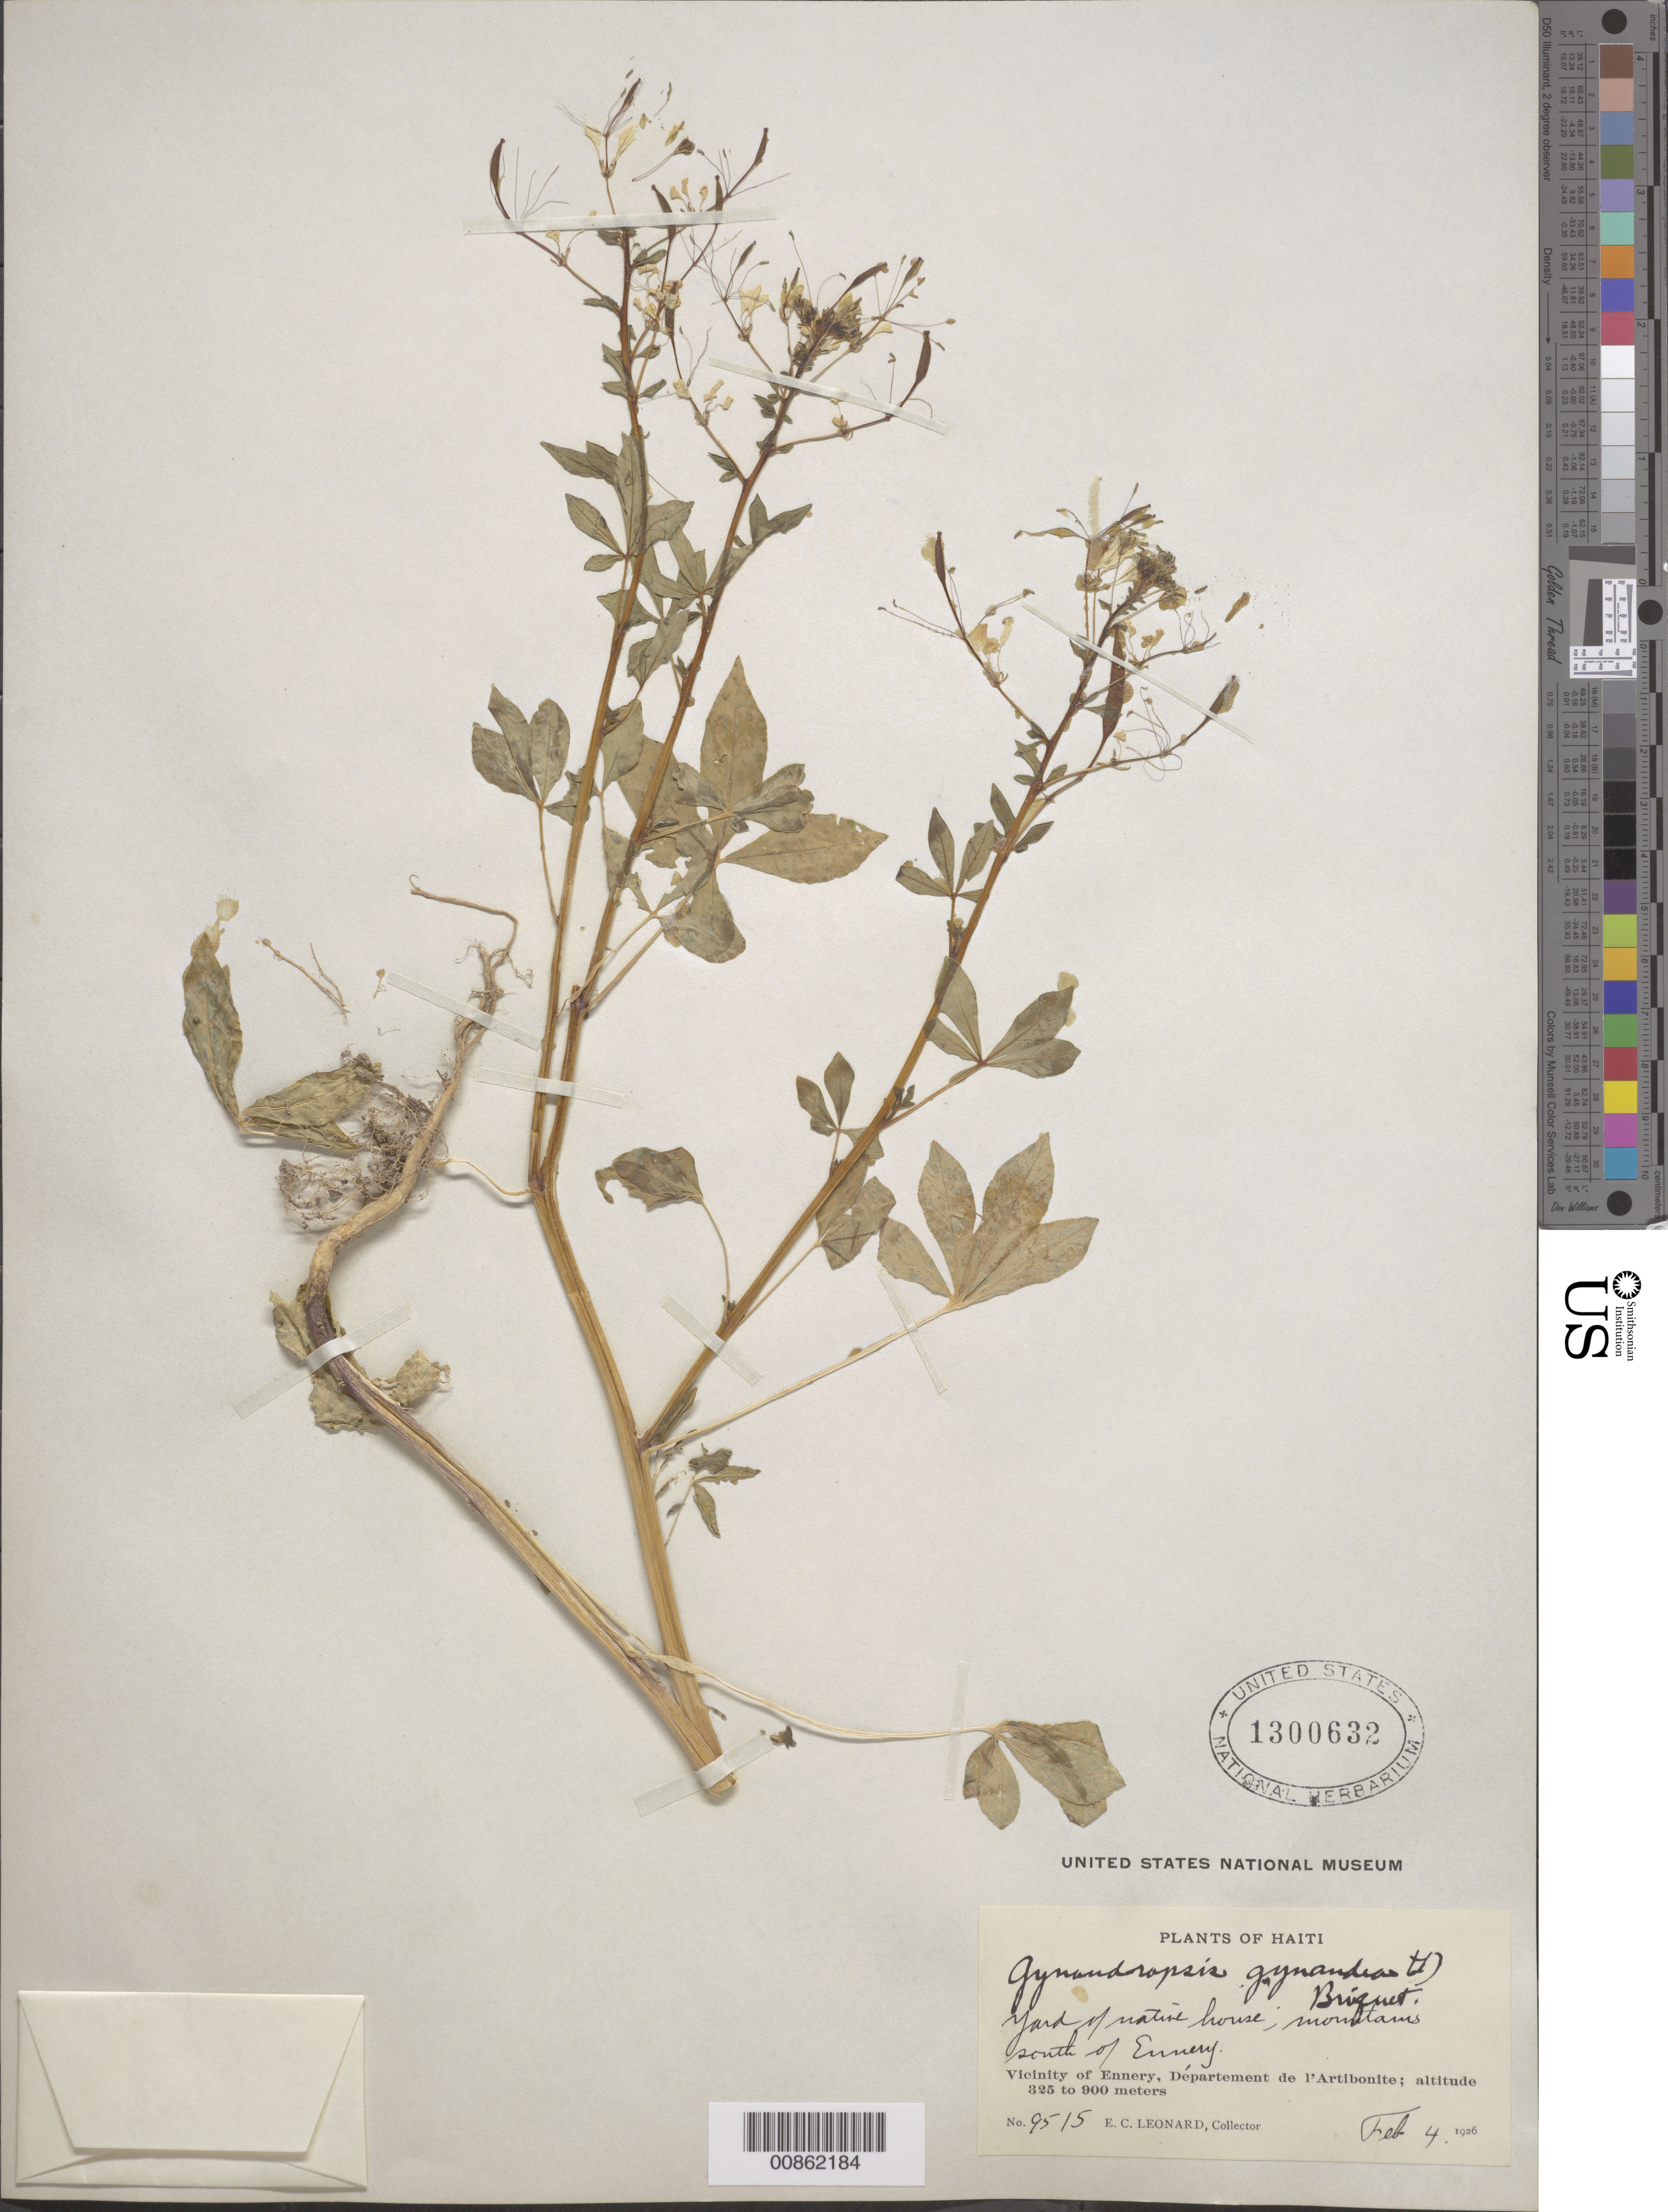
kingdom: Plantae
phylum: Tracheophyta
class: Magnoliopsida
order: Brassicales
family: Cleomaceae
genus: Gynandropsis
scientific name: Gynandropsis gynandra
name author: (L.) Briq.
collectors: E. C. Leonard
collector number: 9515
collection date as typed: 04 Feb 1926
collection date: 1926-02-04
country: Haiti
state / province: Artibonite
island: Hispaniola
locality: Mountains south of Ennery.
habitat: Yard of native house.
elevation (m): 325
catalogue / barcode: US 1300632